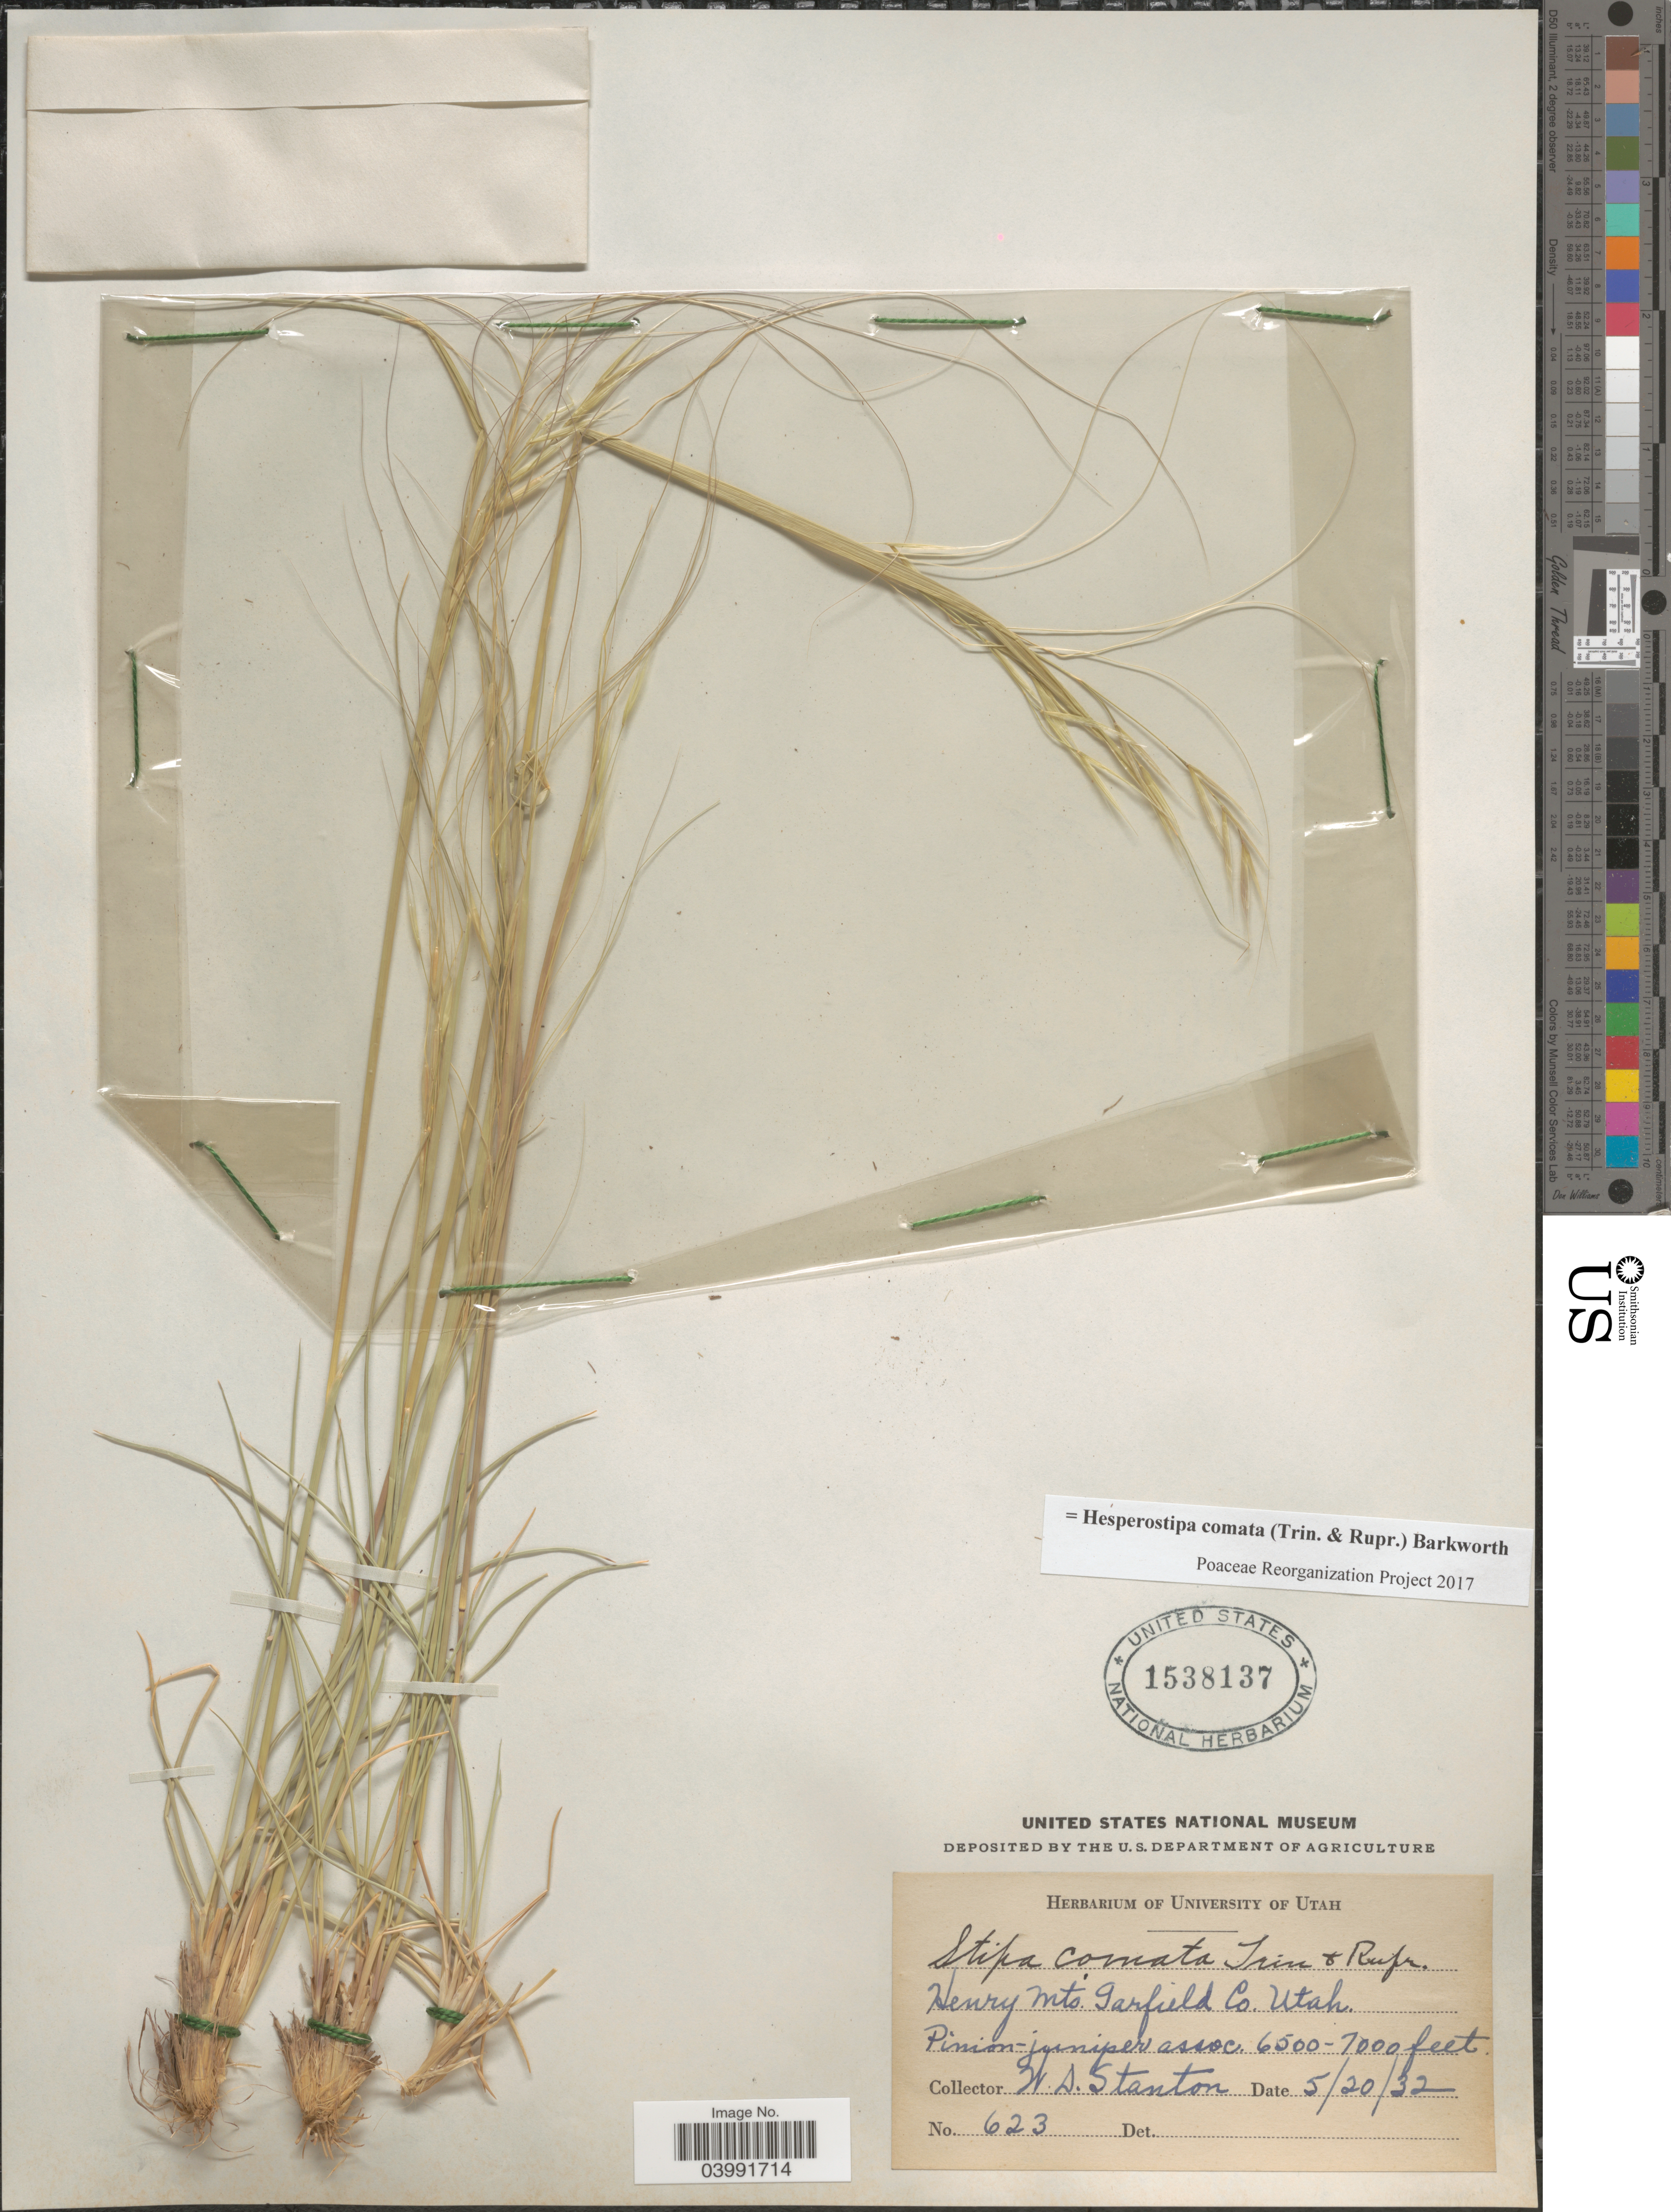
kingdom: Plantae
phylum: Tracheophyta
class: Liliopsida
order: Poales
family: Poaceae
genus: Hesperostipa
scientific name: Hesperostipa comata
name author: (Trin. & Rupr.) Barkworth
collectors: W. Stanton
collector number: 623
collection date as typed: Transcribed d/m/y: 20/5/32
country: United States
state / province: Utah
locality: Henry Mts. Garfield Co.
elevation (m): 1981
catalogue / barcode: US 1538137